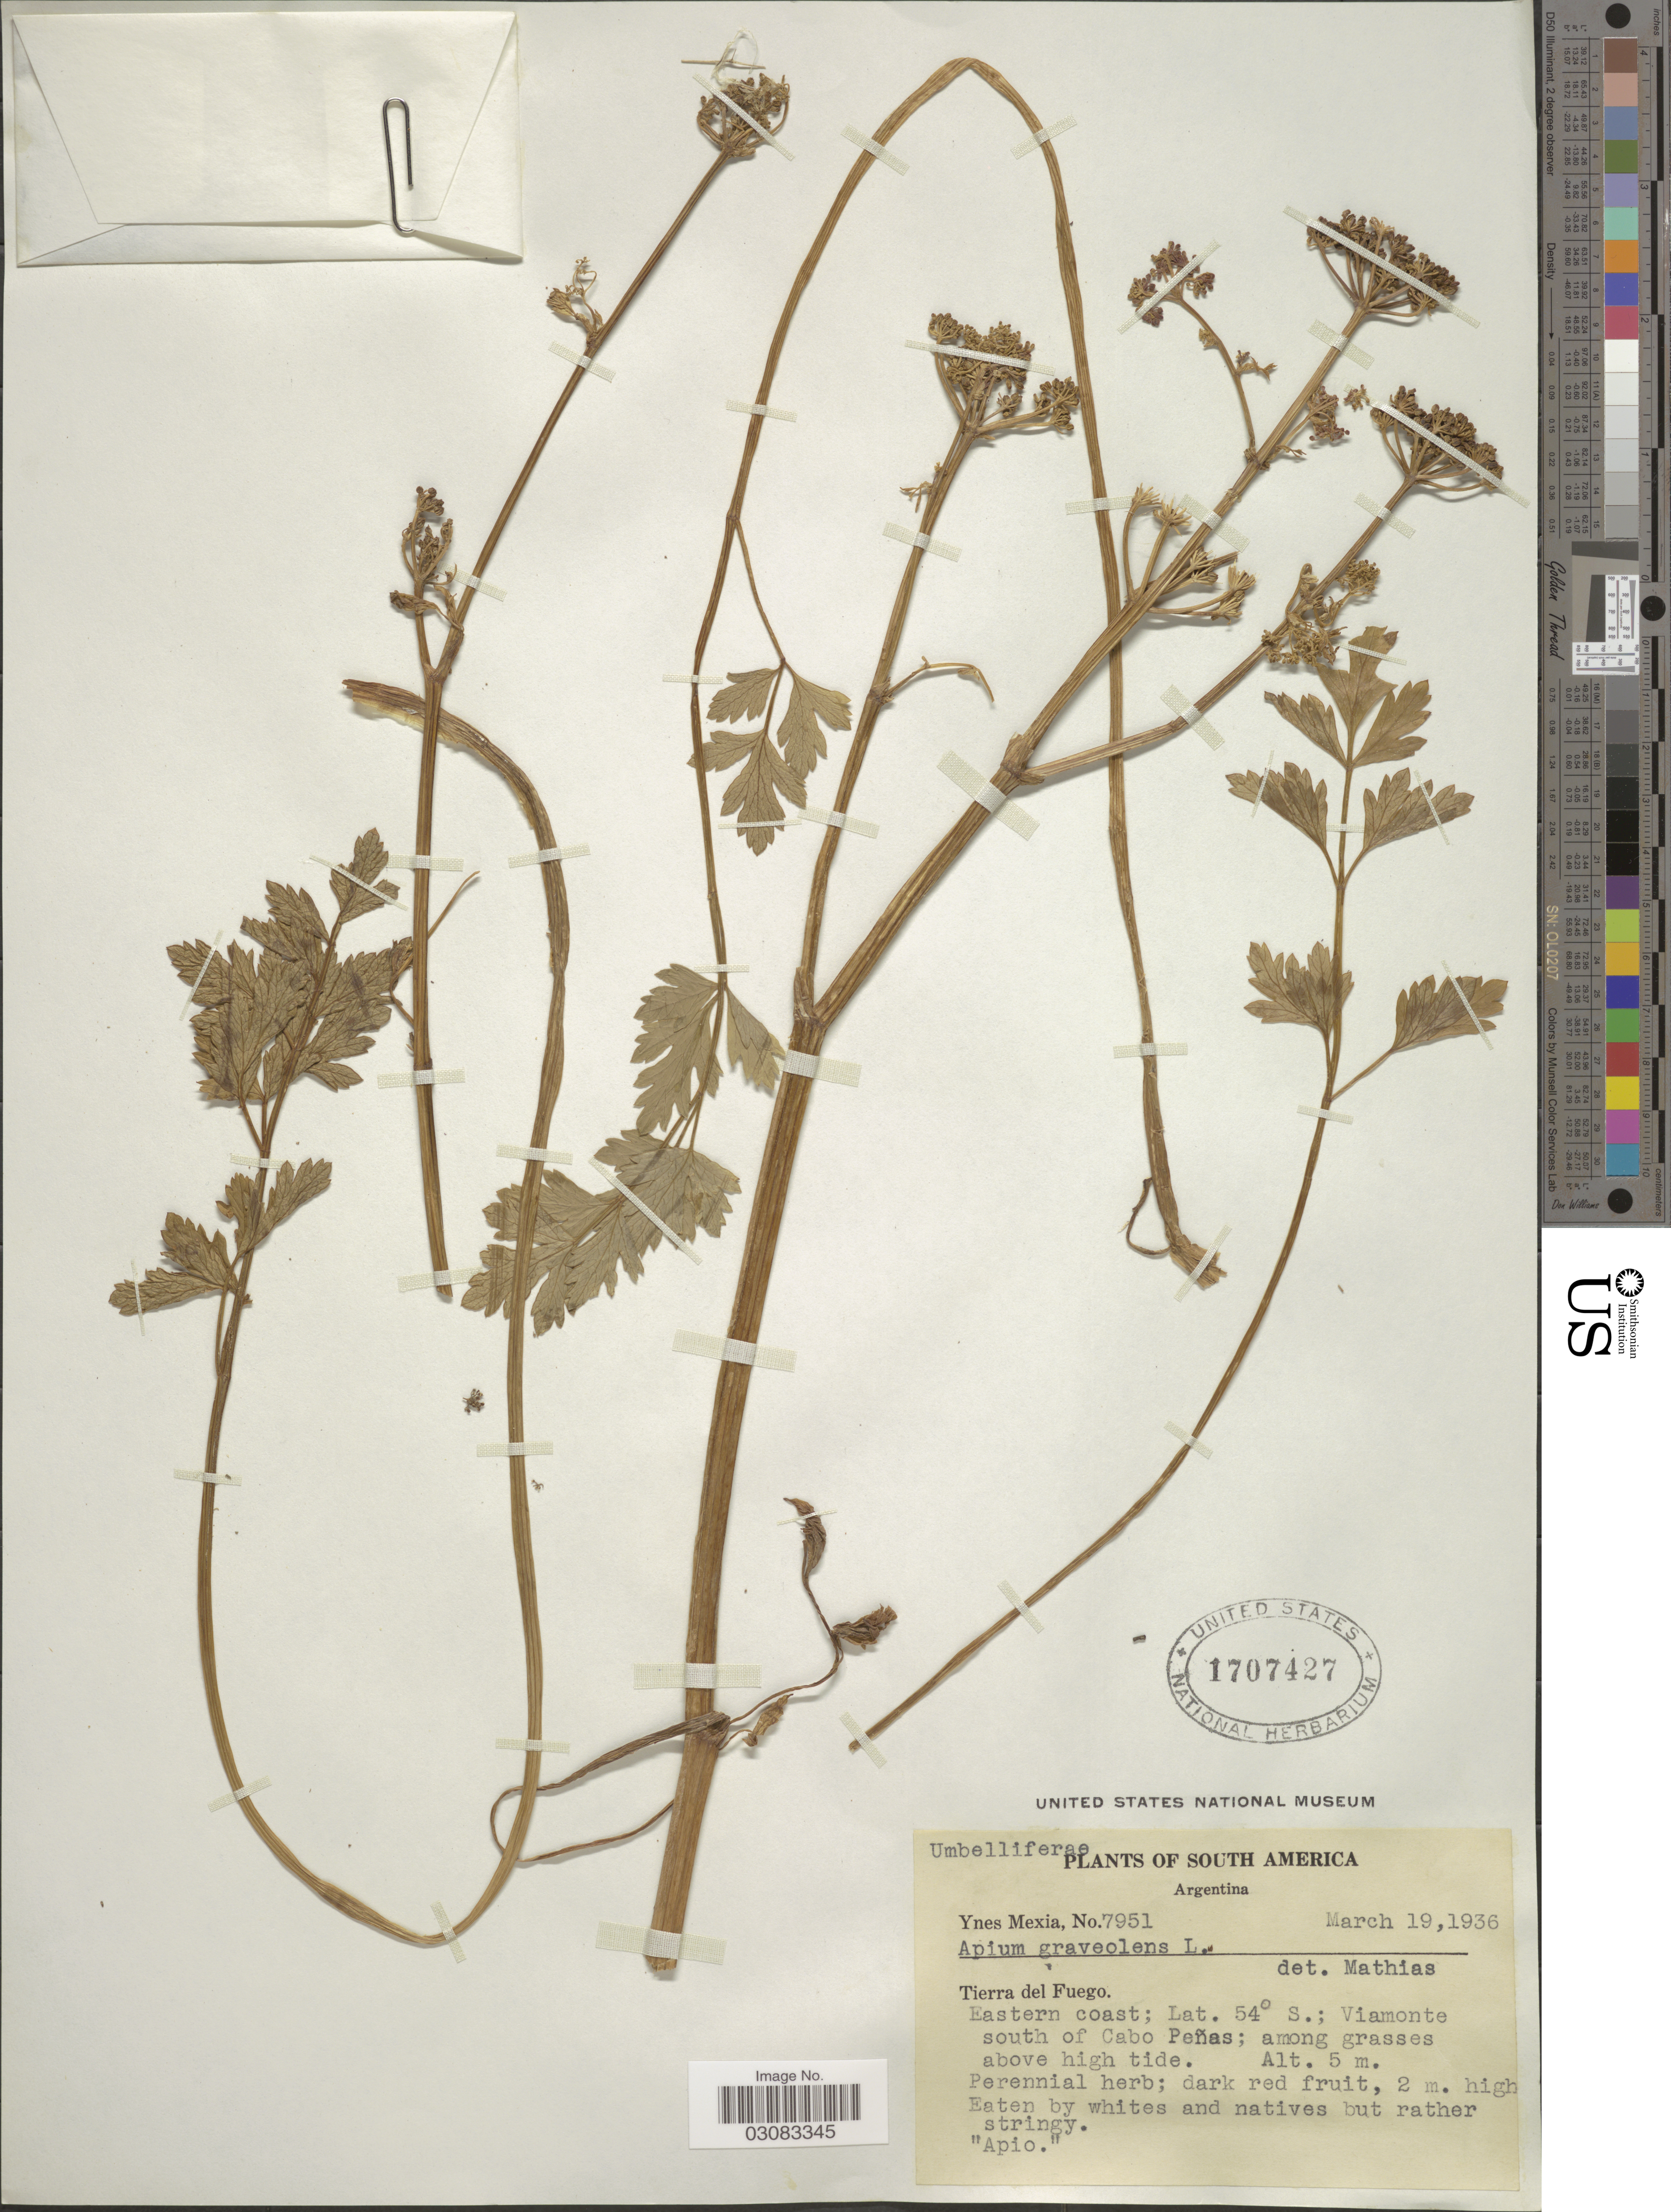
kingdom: Plantae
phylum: Tracheophyta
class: Magnoliopsida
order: Apiales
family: Apiaceae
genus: Apium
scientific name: Apium graveolens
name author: L.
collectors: Y. Mexia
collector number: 7951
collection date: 1936-03-19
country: Argentina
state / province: Tierra del Fuego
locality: Eastern coast; Viamonte south of Cabo Peñas.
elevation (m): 5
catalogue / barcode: US 1707427